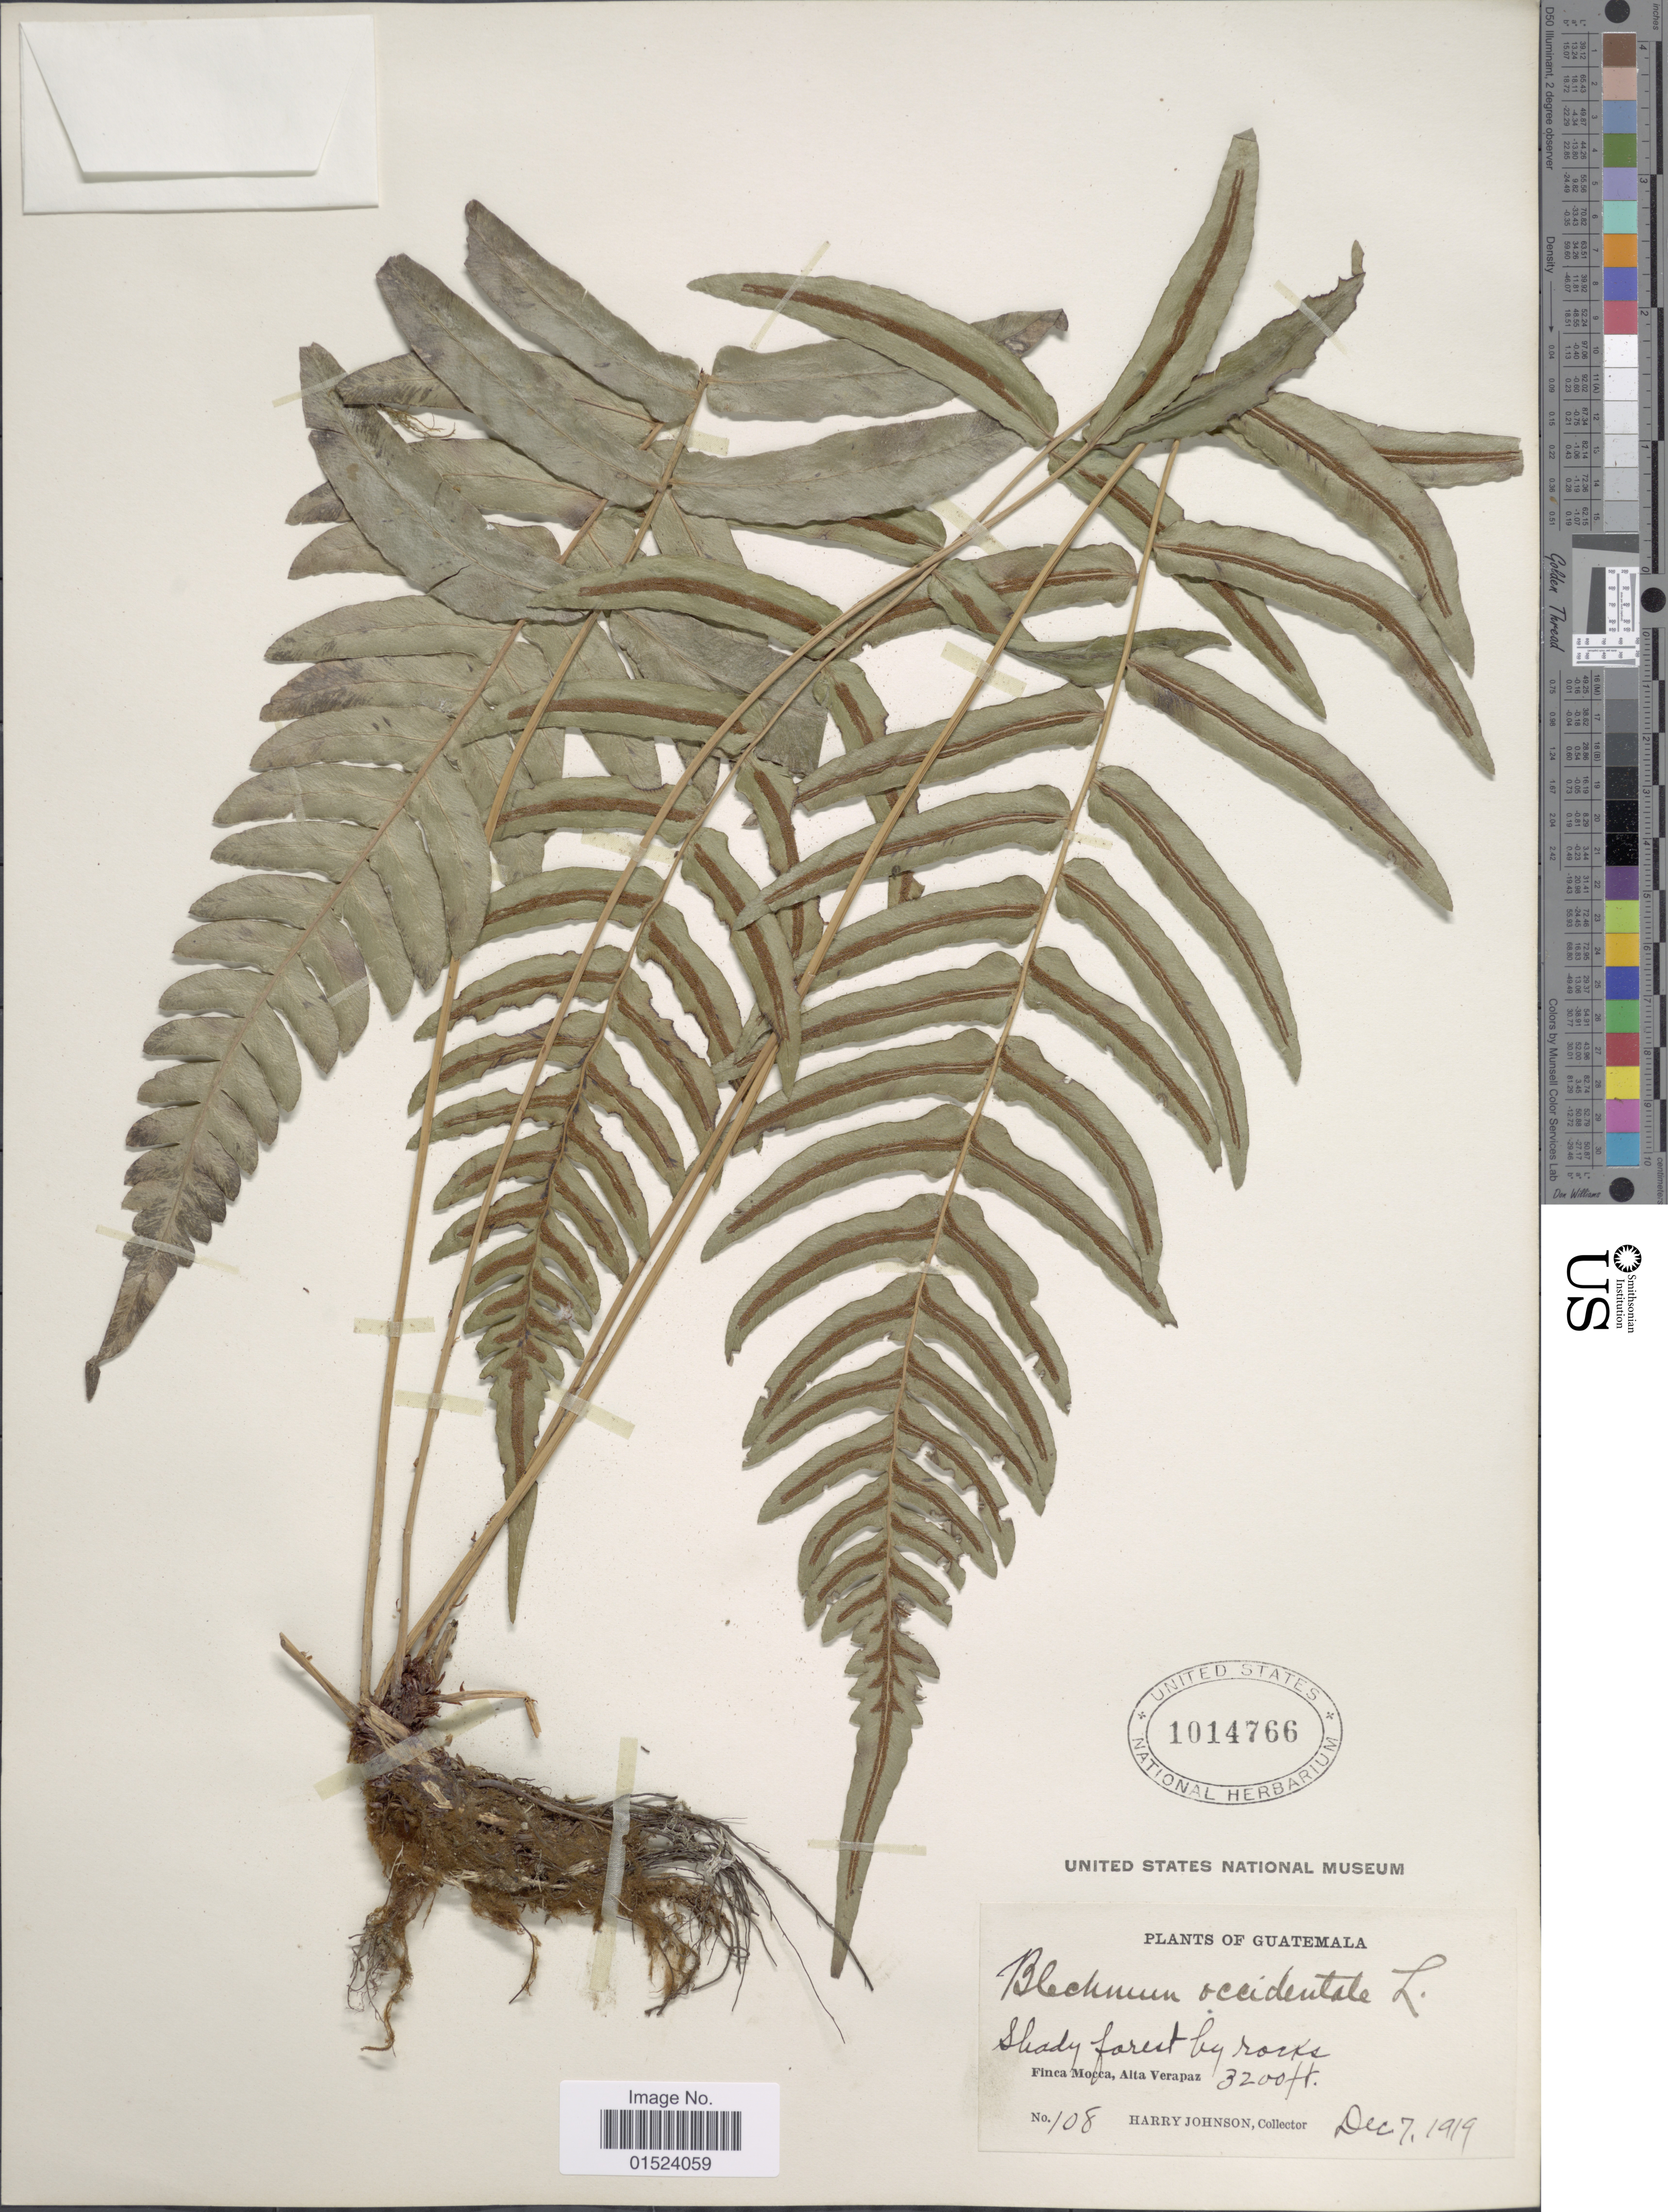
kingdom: Plantae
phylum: Tracheophyta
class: Polypodiopsida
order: Polypodiales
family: Blechnaceae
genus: Blechnum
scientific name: Blechnum glandulosum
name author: Link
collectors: H. Johnson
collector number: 108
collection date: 1919-12-07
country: Guatemala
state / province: Alta Verapaz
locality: Finca Mocca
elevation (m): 975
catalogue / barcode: US 1014766